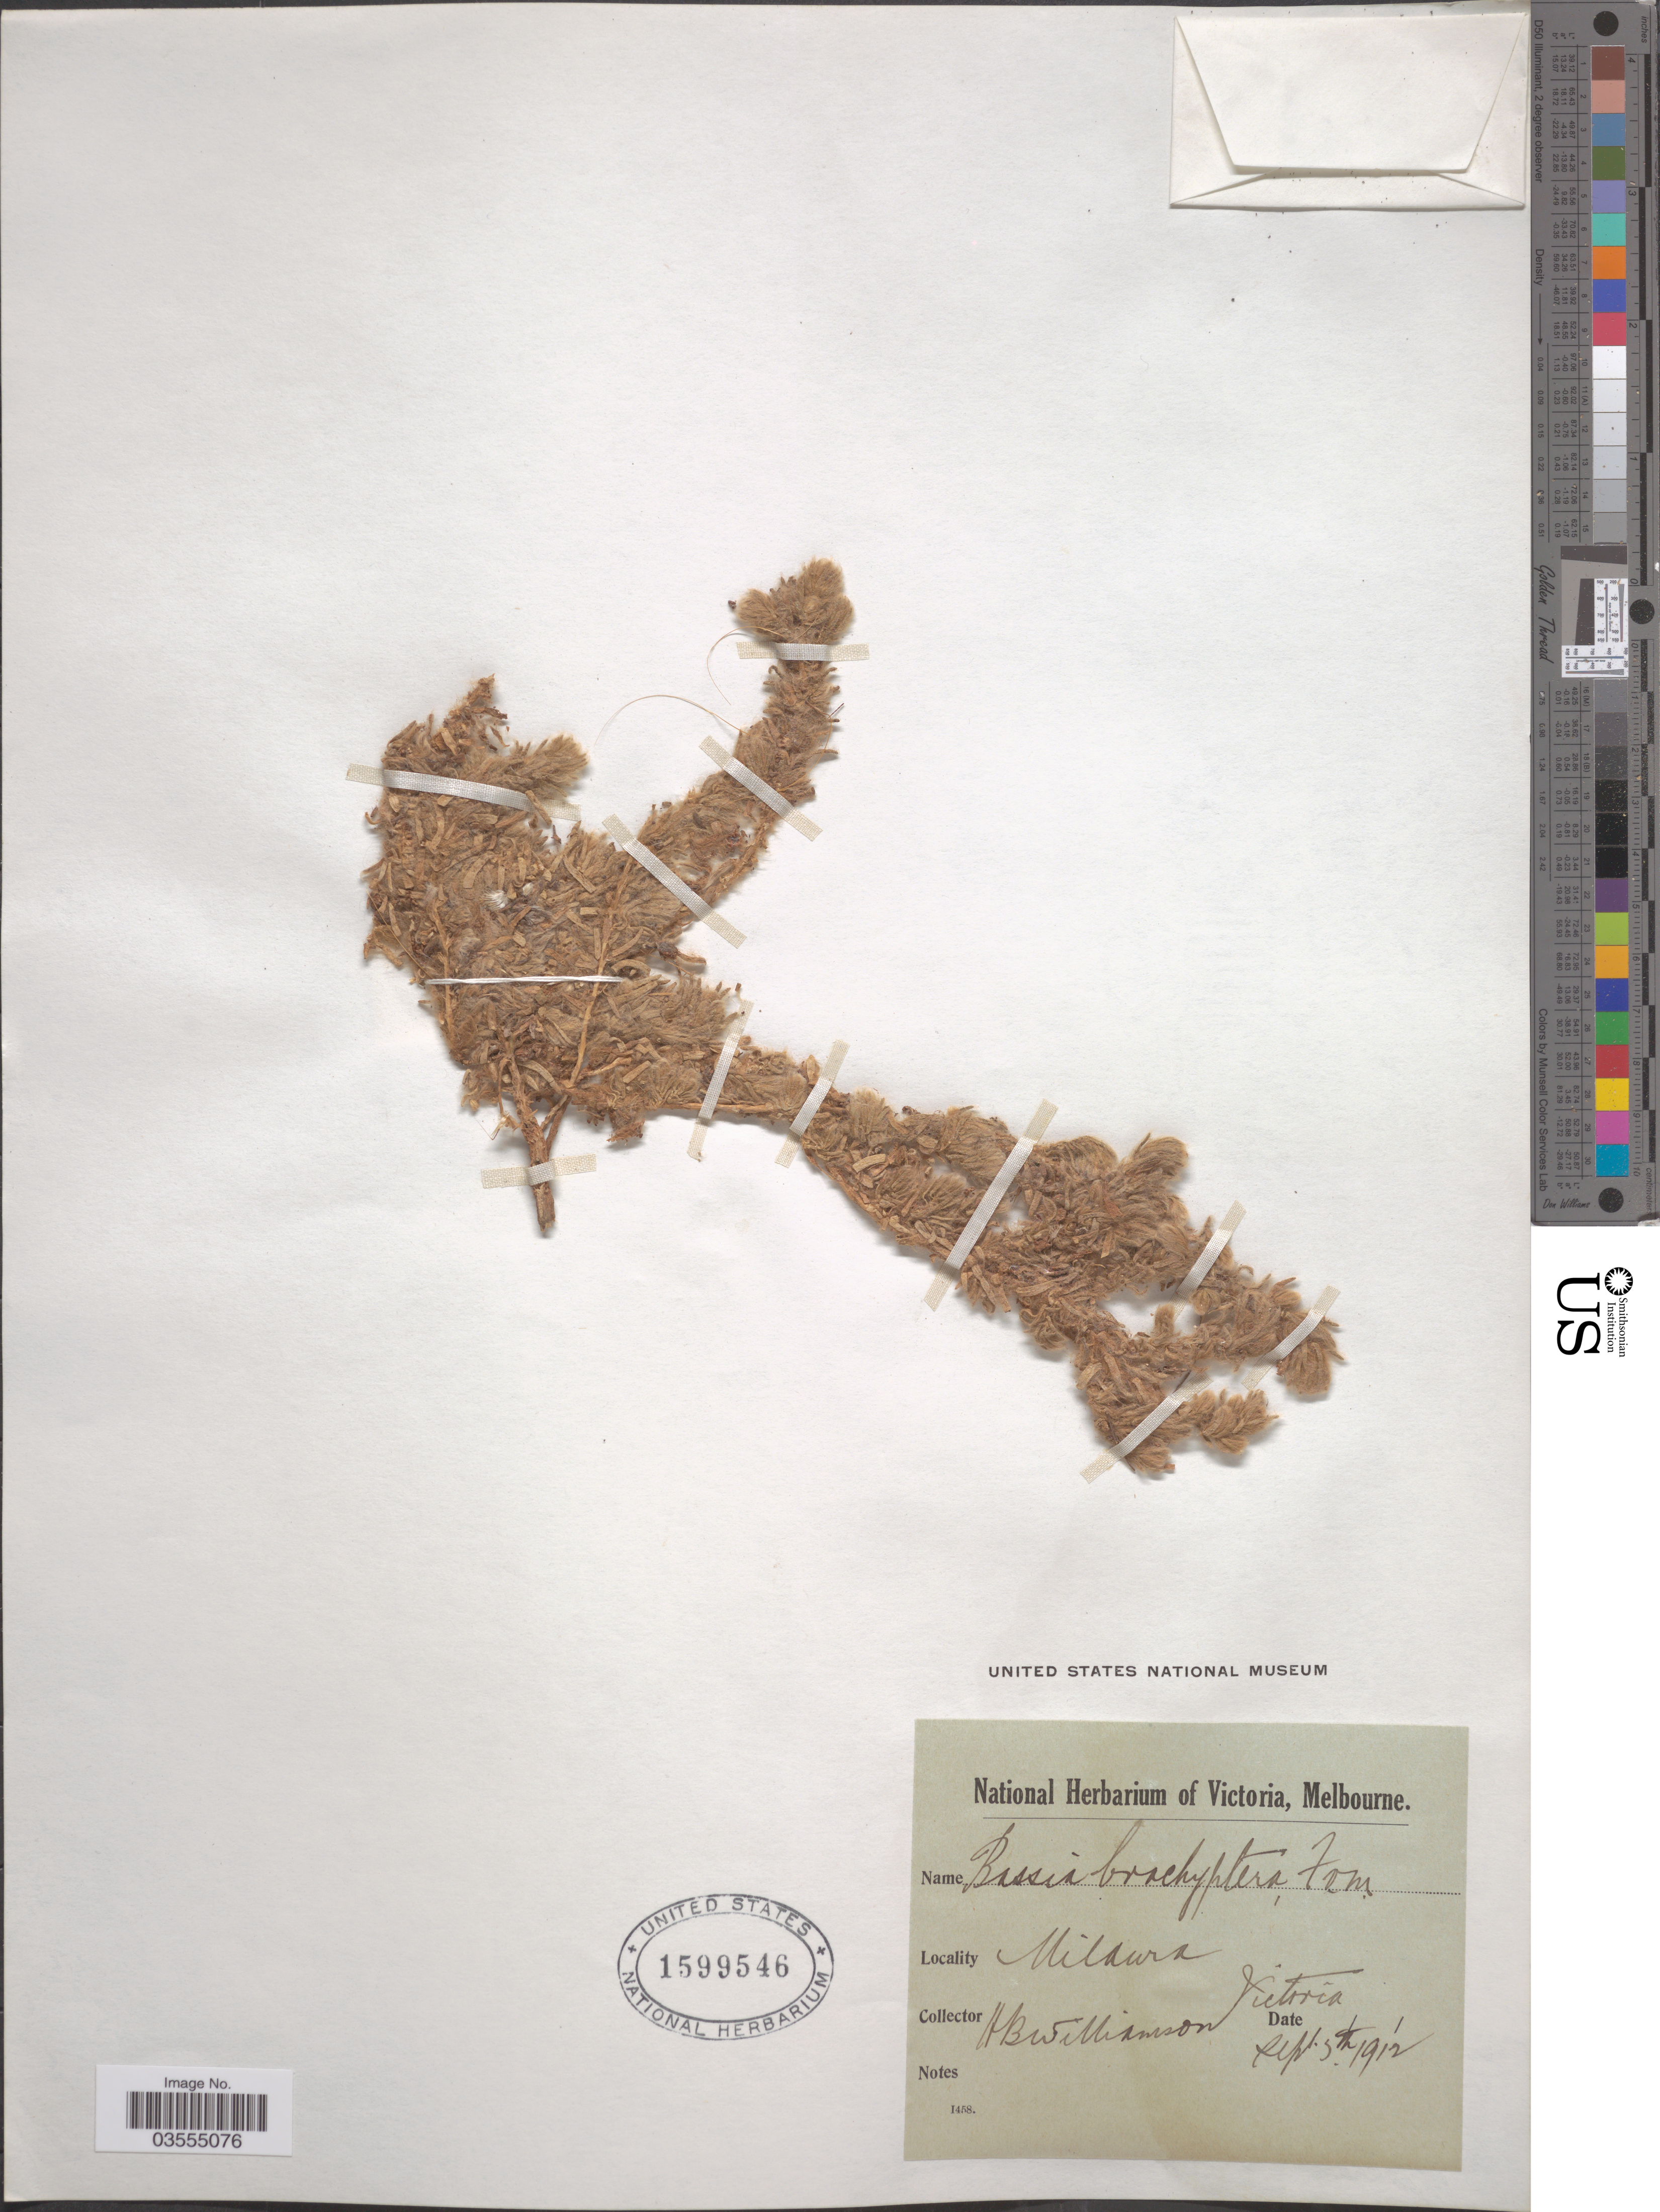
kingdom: Plantae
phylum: Tracheophyta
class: Magnoliopsida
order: Caryophyllales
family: Amaranthaceae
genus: Sclerolaena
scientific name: Sclerolaena brachyptera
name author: (F. Muell.) S.W.L. Jacobs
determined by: Wiecek, B. M.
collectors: H. Williamson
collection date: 1912-09-05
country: Australia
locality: Mildura Victoria.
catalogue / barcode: US 1599546